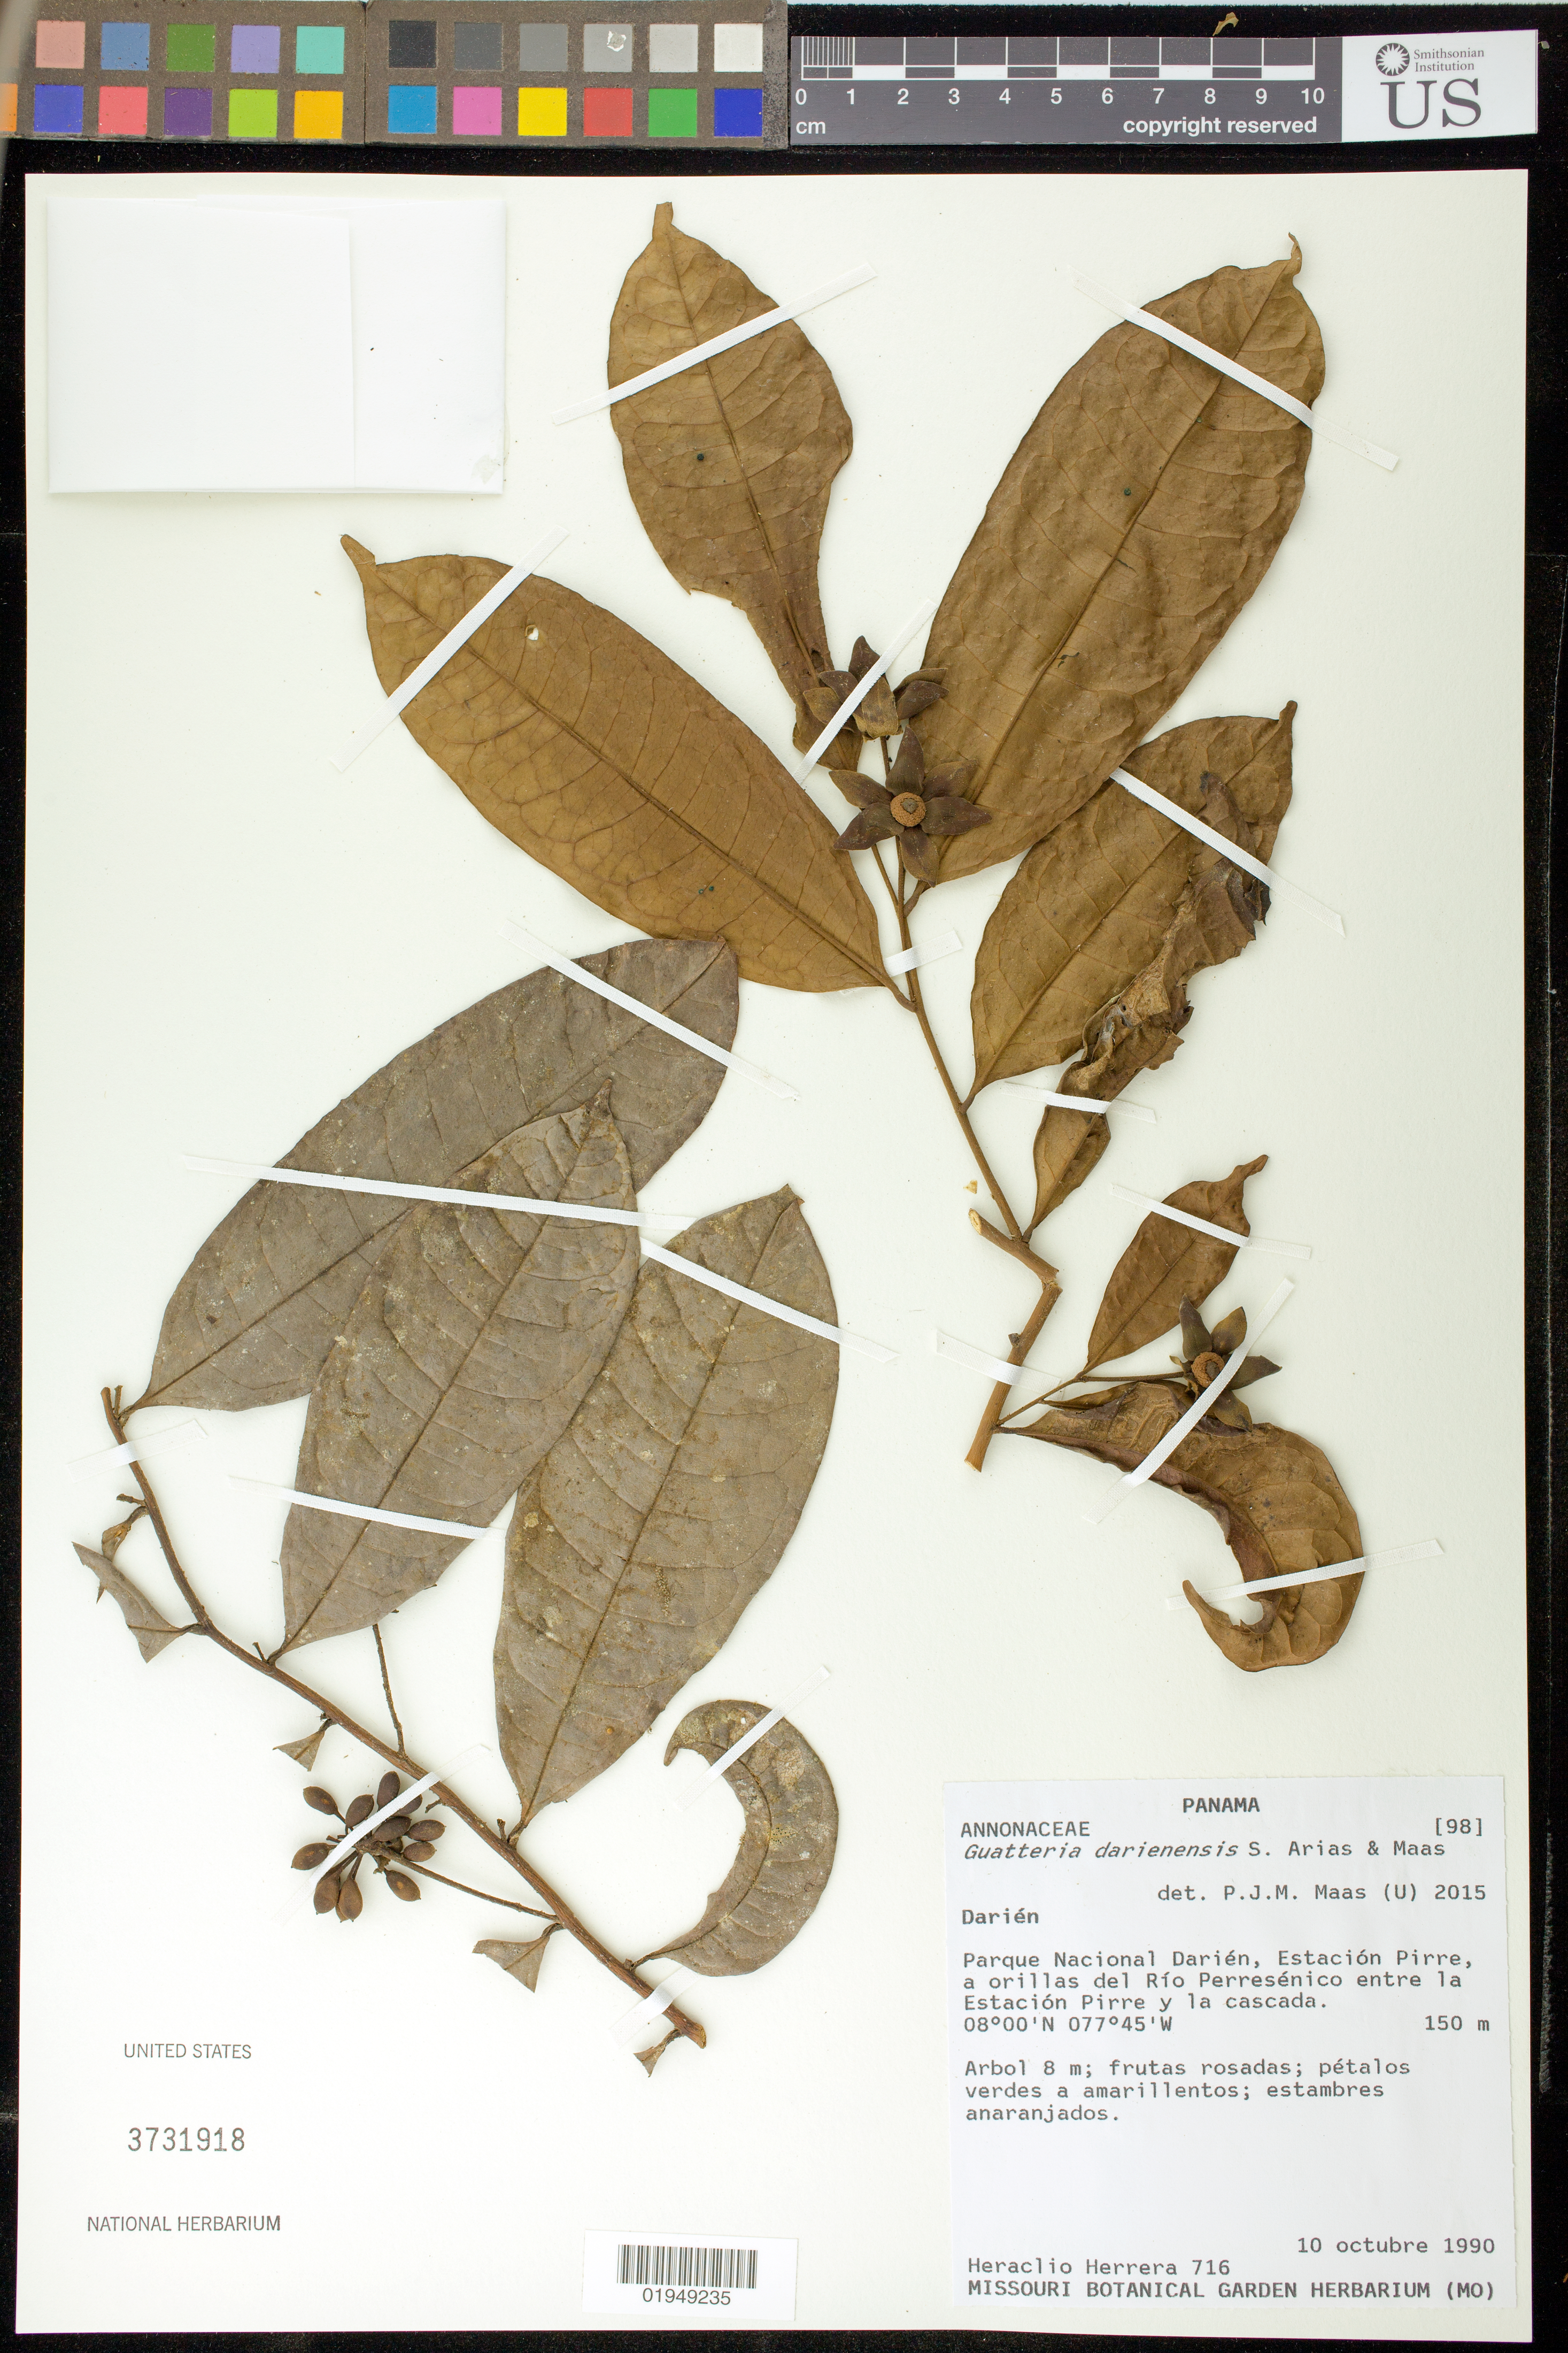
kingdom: Plantae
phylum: Tracheophyta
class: Magnoliopsida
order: Magnoliales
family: Annonaceae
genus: Guatteria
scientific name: Guatteria darienensis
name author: S. Arias & Maas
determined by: Maas, Paul J. M.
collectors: H. Herrera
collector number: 716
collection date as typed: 10 Oct 1990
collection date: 1990-10-10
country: Panama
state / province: Darién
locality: Parque Nacional Darién, Estación Pirre, a orillas del Rio Perresenico, entre la Estacion Pirre y la cascada.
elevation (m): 150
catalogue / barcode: US 3731918